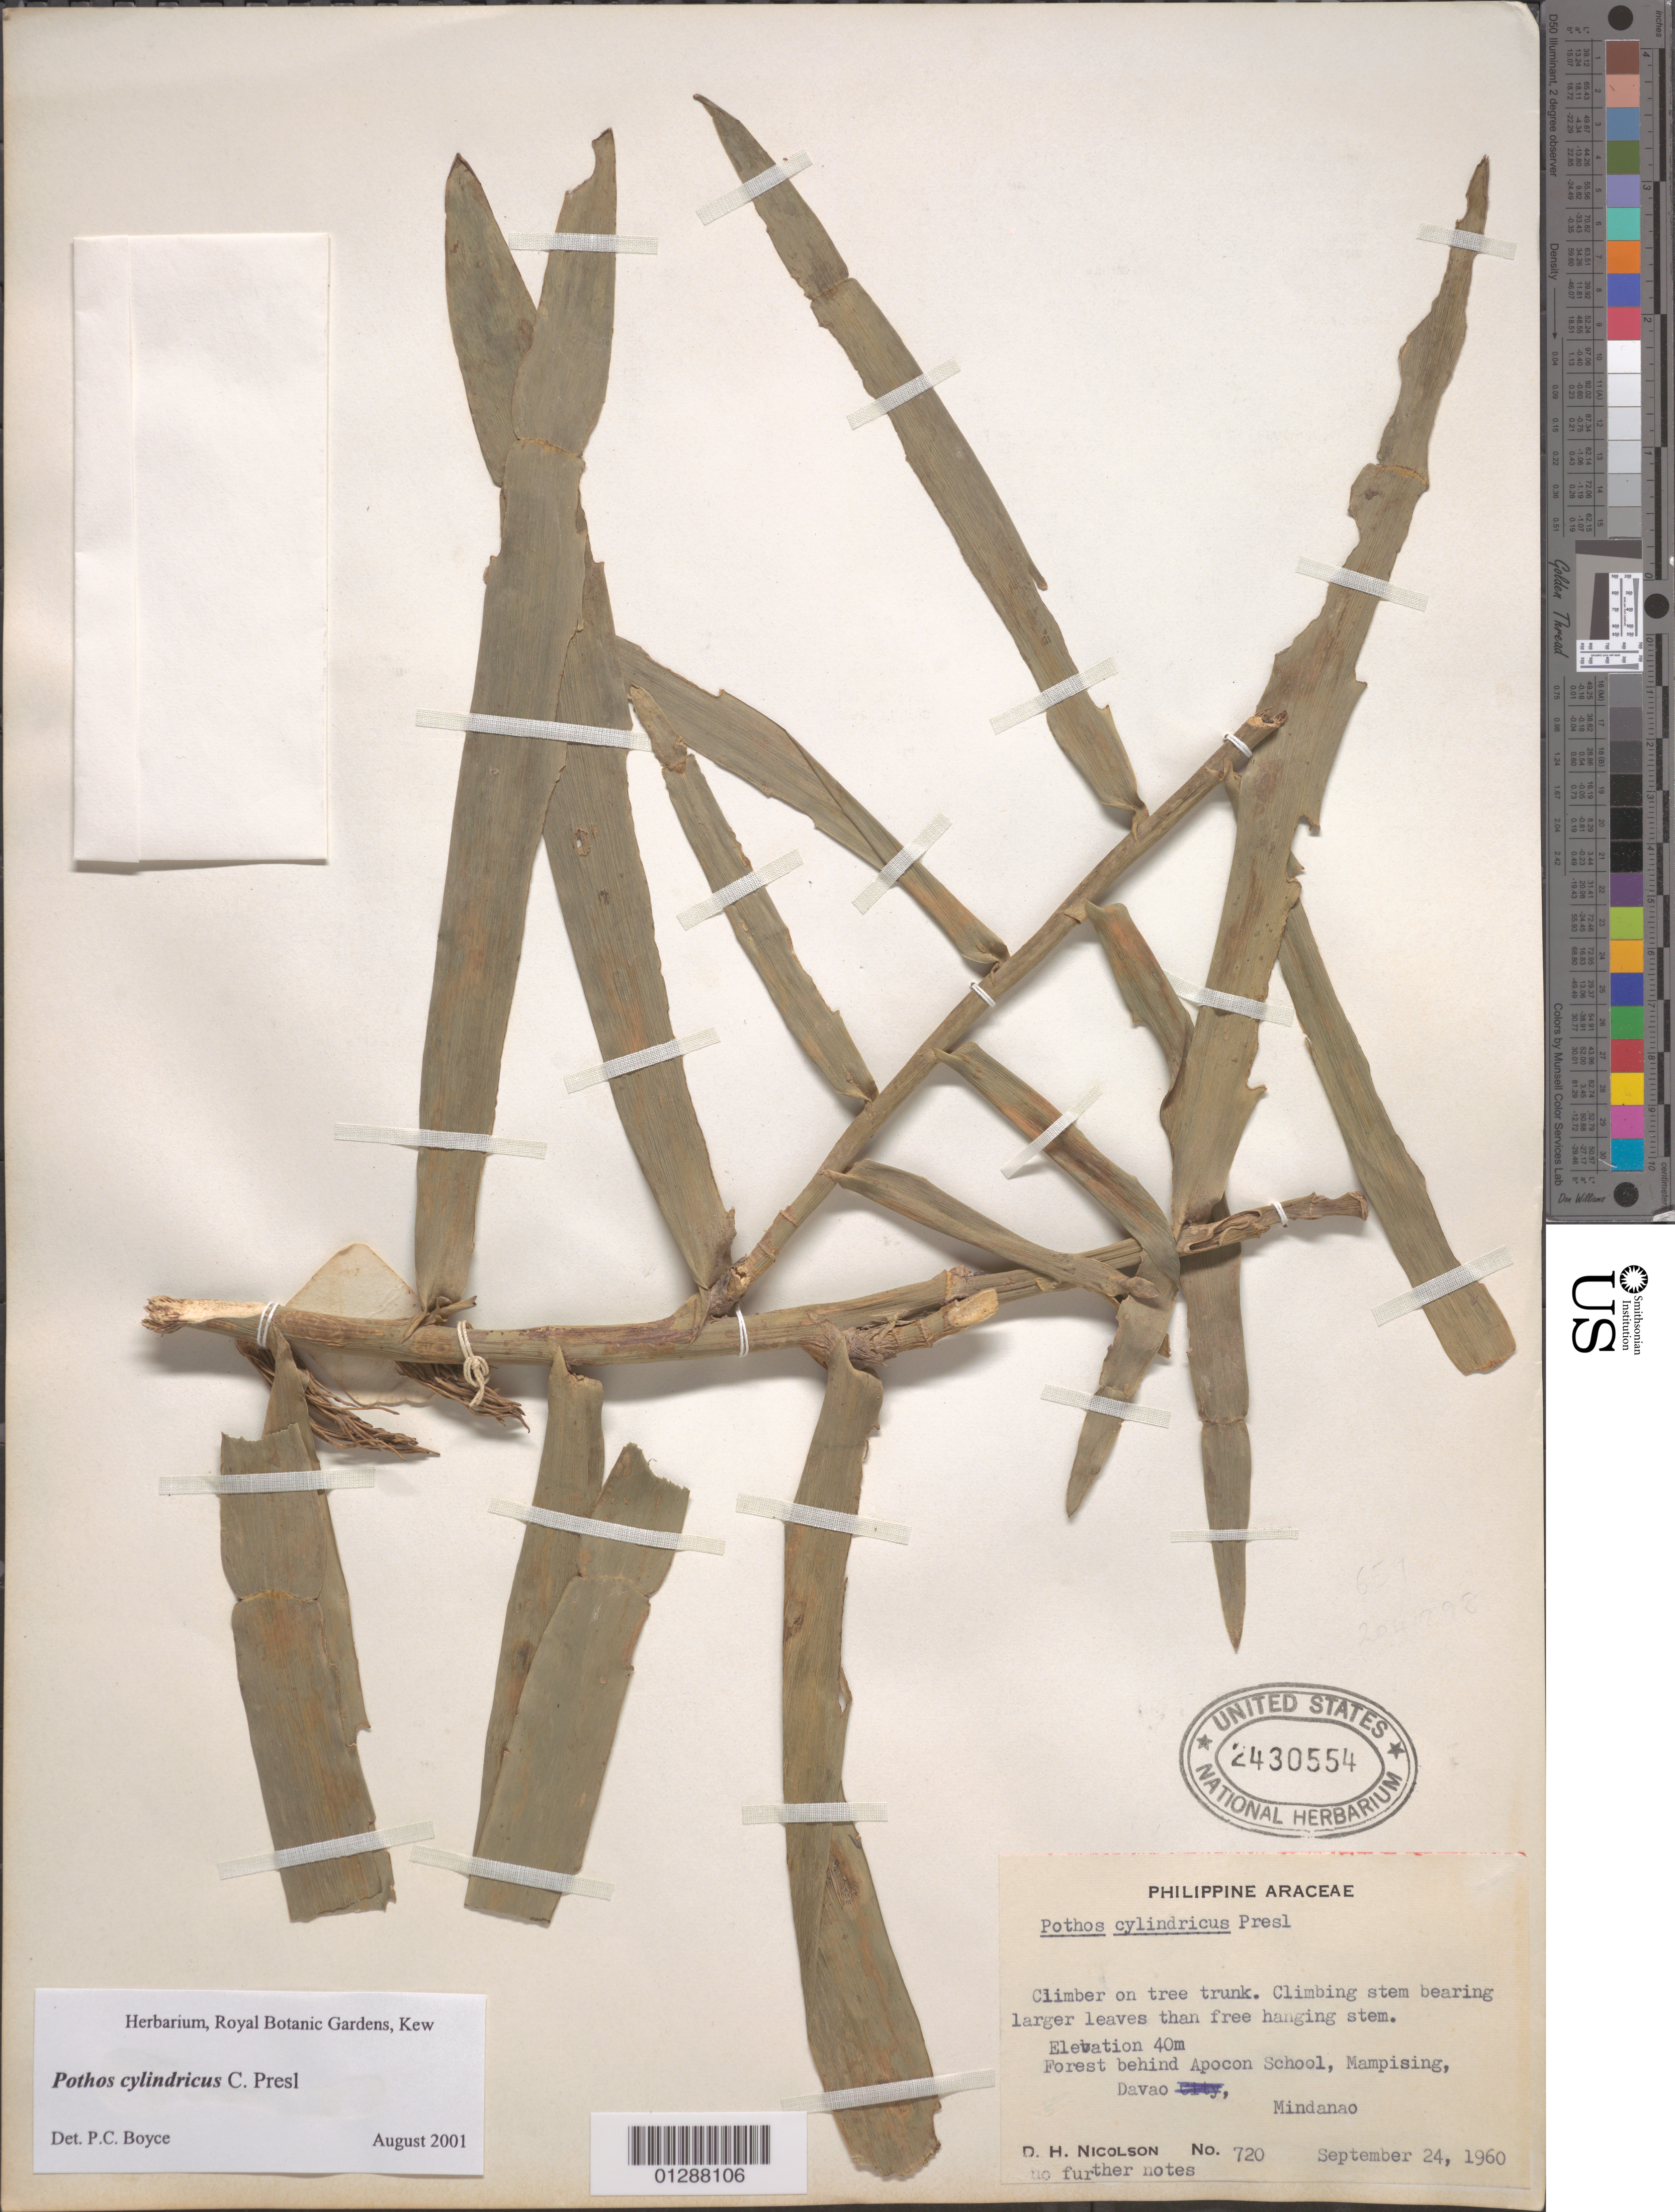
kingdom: Plantae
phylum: Tracheophyta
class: Liliopsida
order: Alismatales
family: Araceae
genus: Pothos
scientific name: Pothos cylindricus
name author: C. Presl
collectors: D. H. Nicolson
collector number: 720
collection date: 1960-09-24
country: Philippines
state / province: Davao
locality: Behind Apocon School, Mampising, Mindanao.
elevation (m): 40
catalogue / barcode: US 2430554